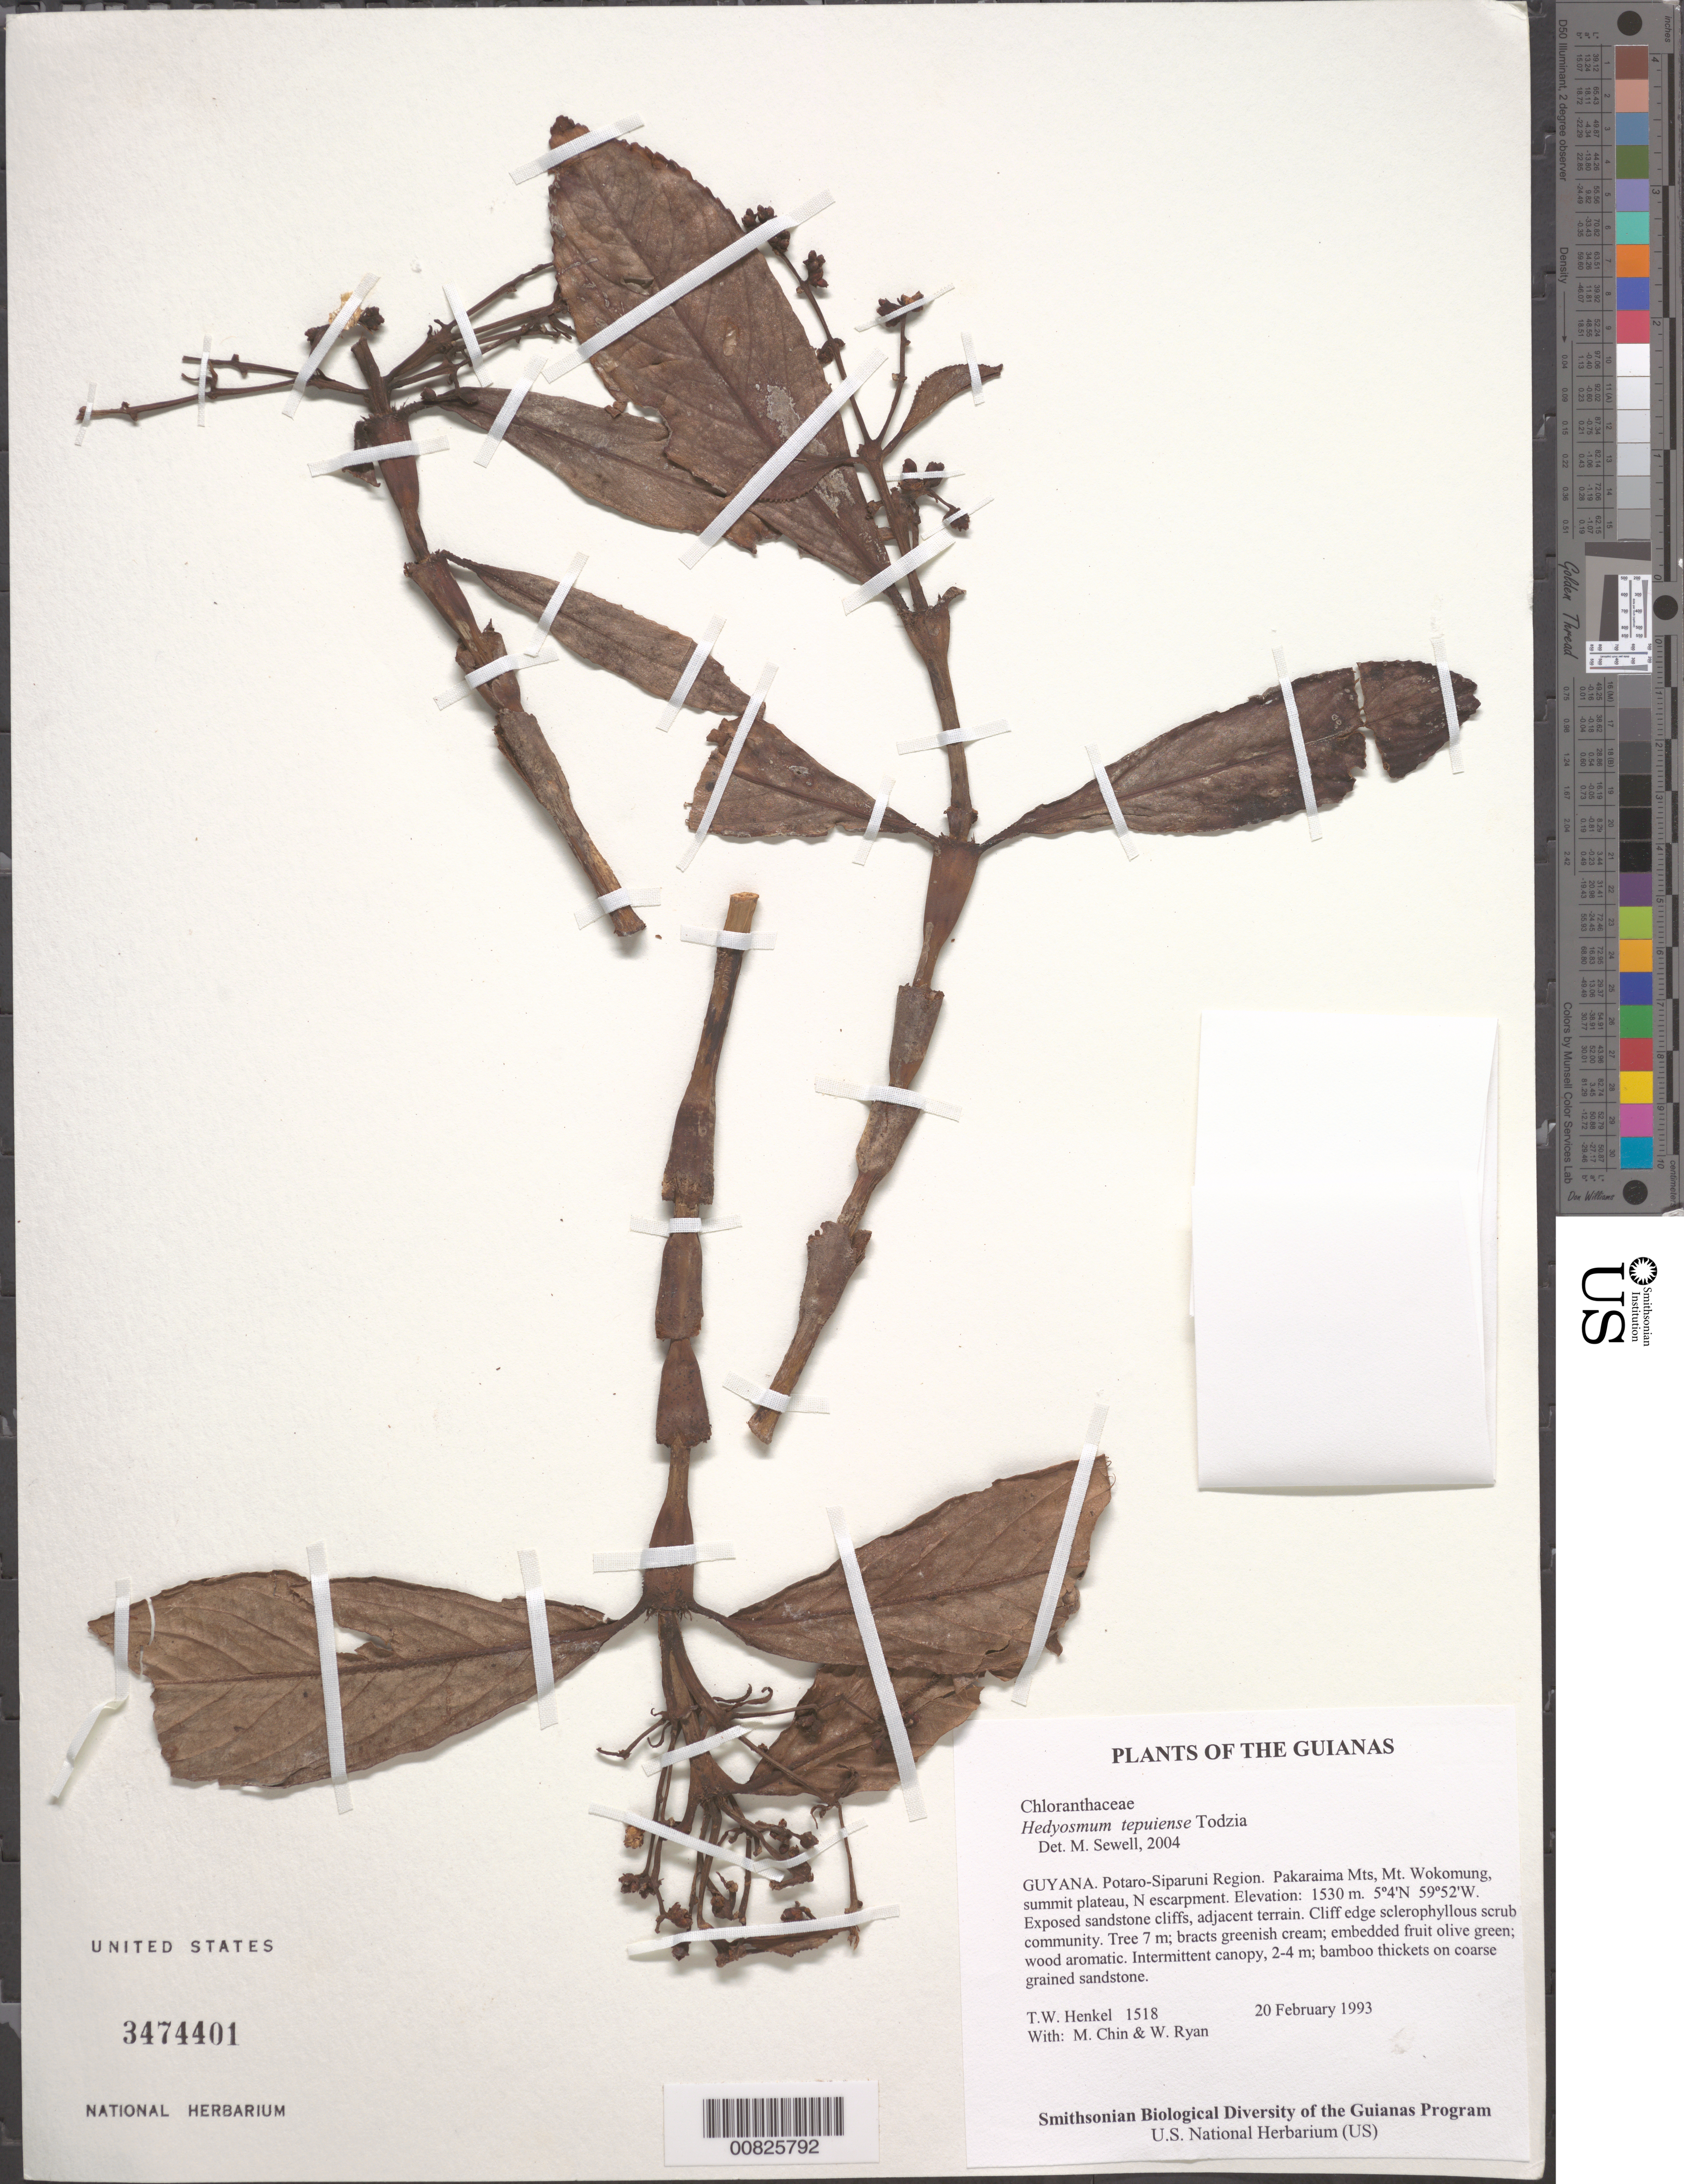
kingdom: Plantae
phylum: Tracheophyta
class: Magnoliopsida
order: Chloranthales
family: Chloranthaceae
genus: Hedyosmum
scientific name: Hedyosmum tepuiense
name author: Todzia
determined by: Sewell, M.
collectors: T. Henkel, M. Chin & W. Ryan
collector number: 1518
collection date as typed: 20 February 1993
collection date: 1993-02-20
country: Guyana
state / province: Potaro-Siparuni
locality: Pakaraima Mts, Mt. Wokomung, summit plateau, N escarpment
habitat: Exposed sandstone cliffs, adjacent terrain. Cliff edge sclerophyllous scrub community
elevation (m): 1530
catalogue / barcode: US 3474401